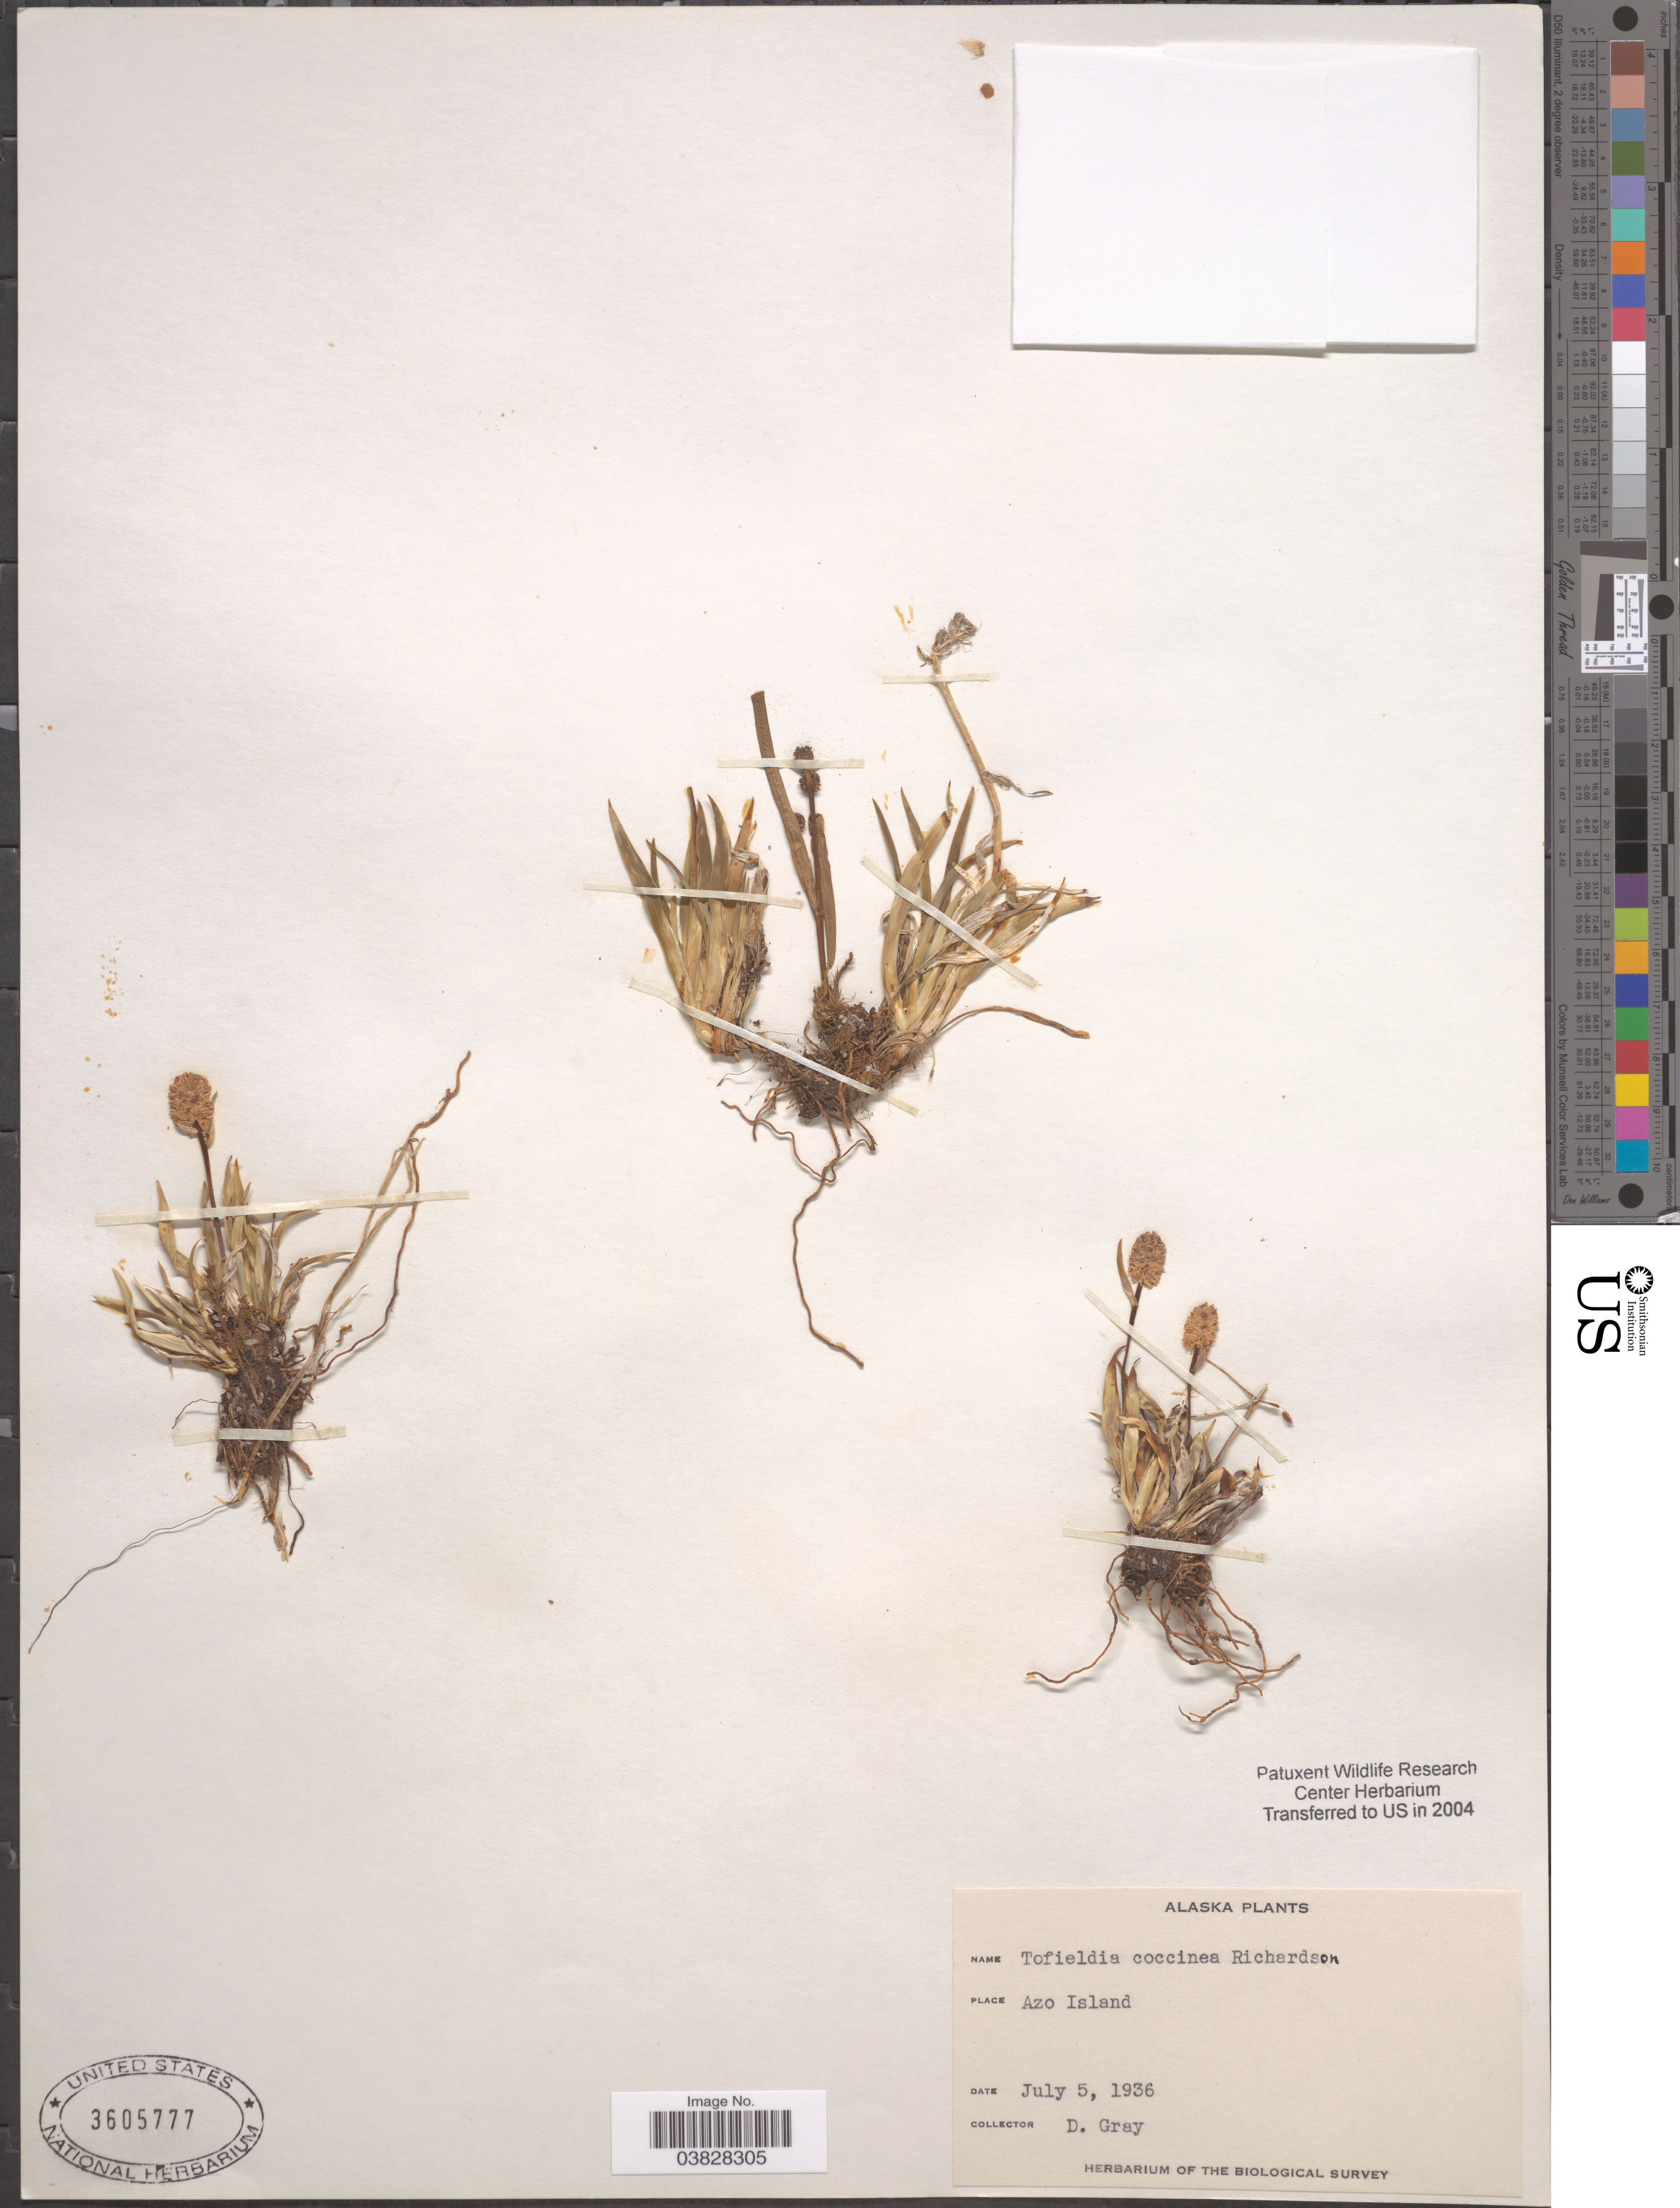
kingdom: Plantae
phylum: Tracheophyta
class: Liliopsida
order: Alismatales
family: Tofieldiaceae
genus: Tofieldia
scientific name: Tofieldia coccinea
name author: Richardson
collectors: D. Gray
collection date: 1936-07-05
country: United States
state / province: Alaska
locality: Azo Island.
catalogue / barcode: US 3605777